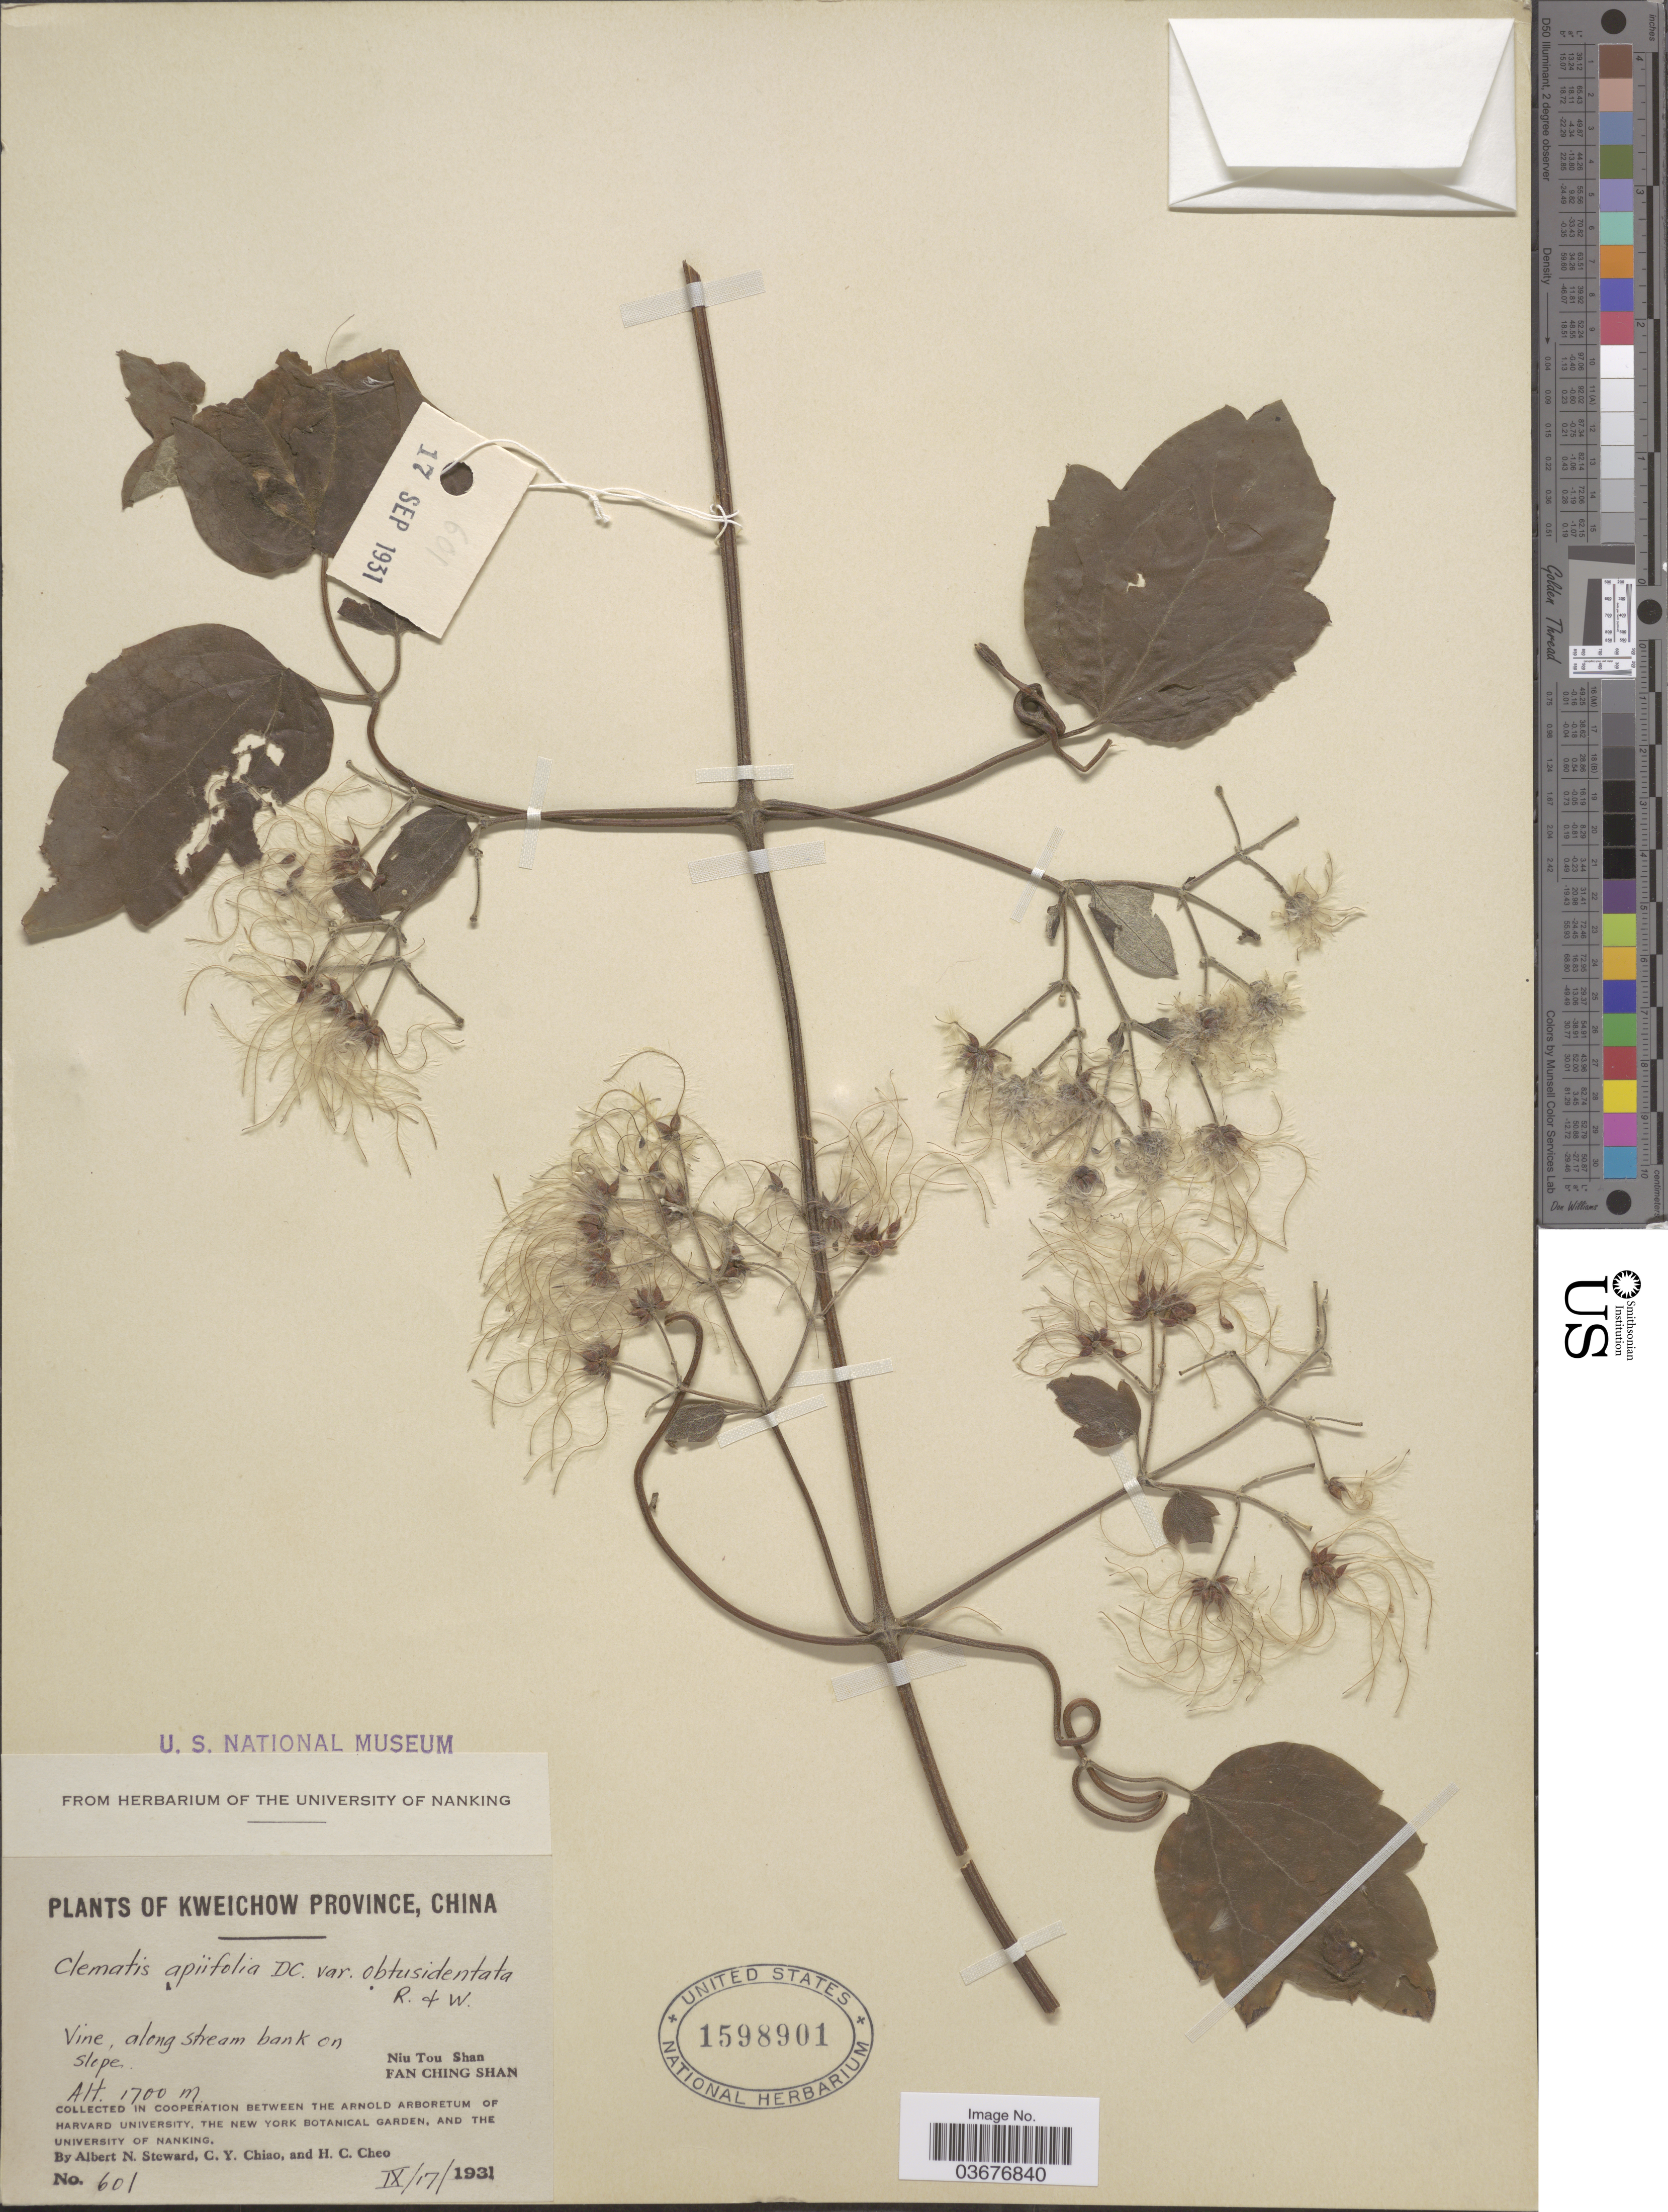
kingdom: Plantae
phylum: Tracheophyta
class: Magnoliopsida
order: Ranunculales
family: Ranunculaceae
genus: Clematis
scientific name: Clematis apiifolia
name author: DC.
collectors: A. N. Steward, C. Y. Chiao & H. Cheo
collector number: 601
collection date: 1931-09-17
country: China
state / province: Guizhou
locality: Kweichow Province. Niu Tou Shan. Fan Ching Shan.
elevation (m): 1700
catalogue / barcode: US 1598901